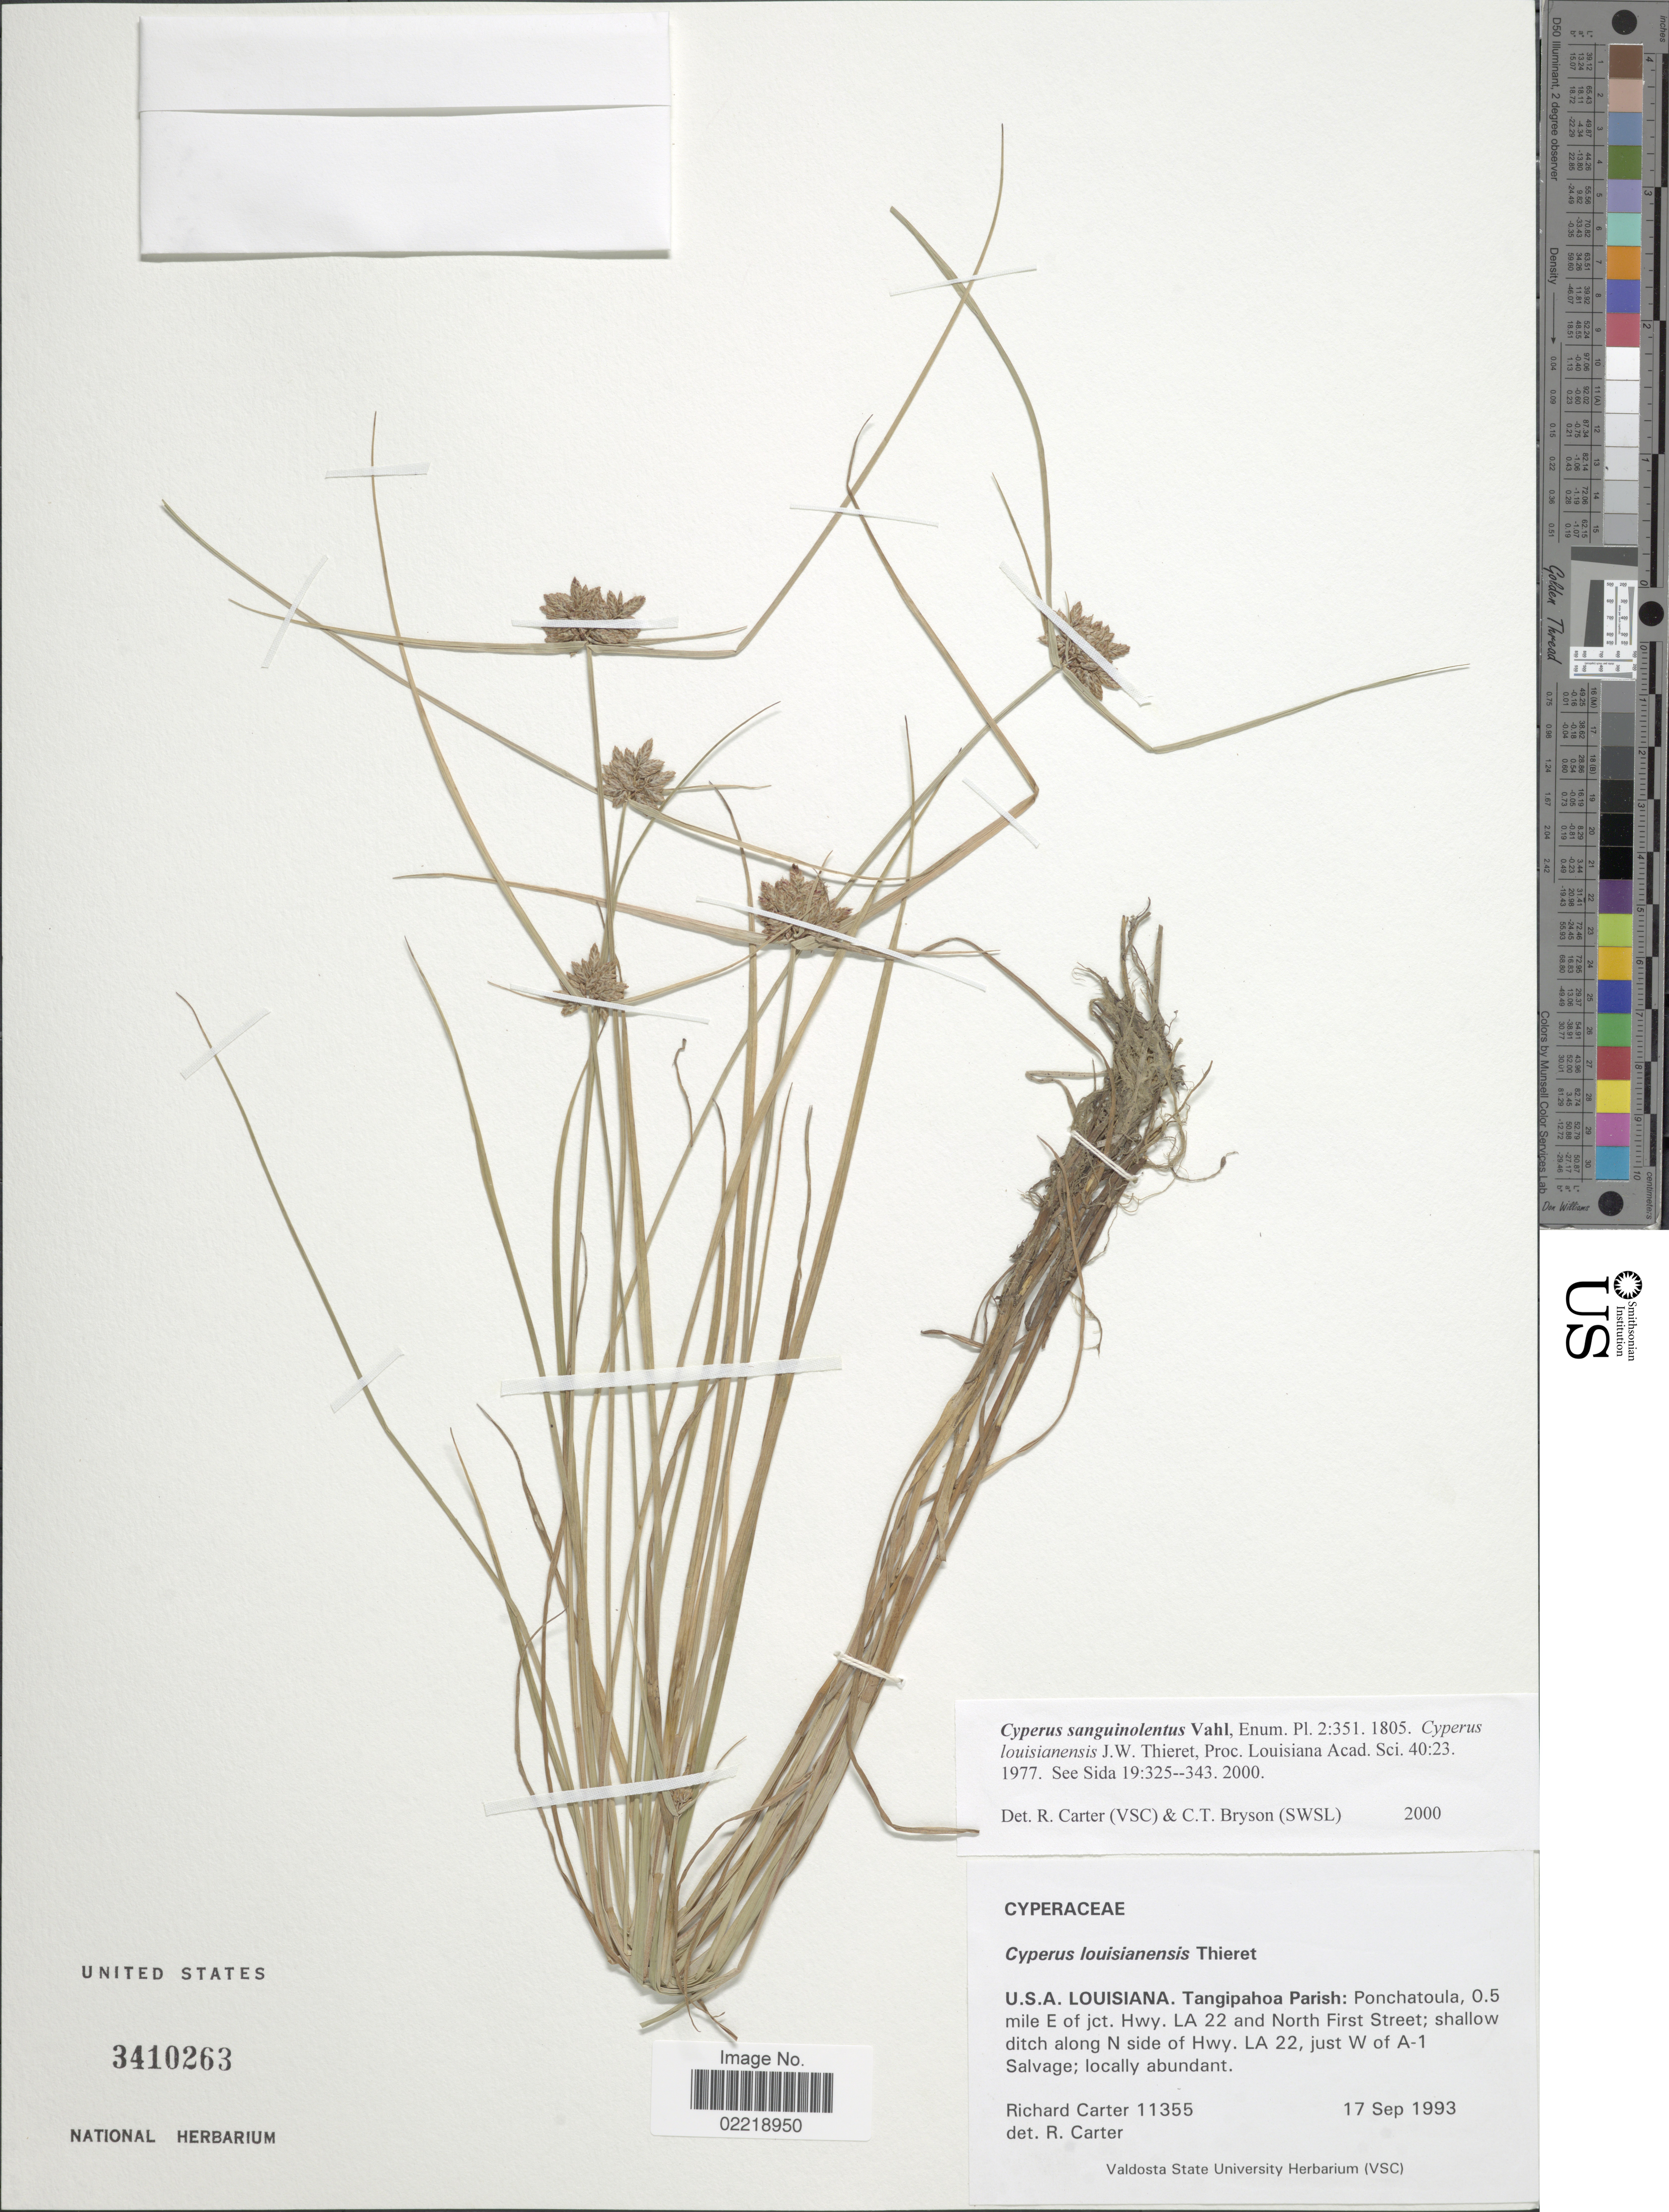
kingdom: Plantae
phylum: Tracheophyta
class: Liliopsida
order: Poales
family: Cyperaceae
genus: Cyperus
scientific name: Cyperus sanguinolentus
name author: Vahl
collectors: R. Carter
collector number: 11355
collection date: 1993-09-17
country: United States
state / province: Louisiana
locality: Tangipahoa Parish: Ponchatoula, 0.5 mile E of jct Hwy LA 22 and North First Street, shallow ditch along N side of Hwy LA 22, just W of A-1 Salvage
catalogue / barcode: US 3410263